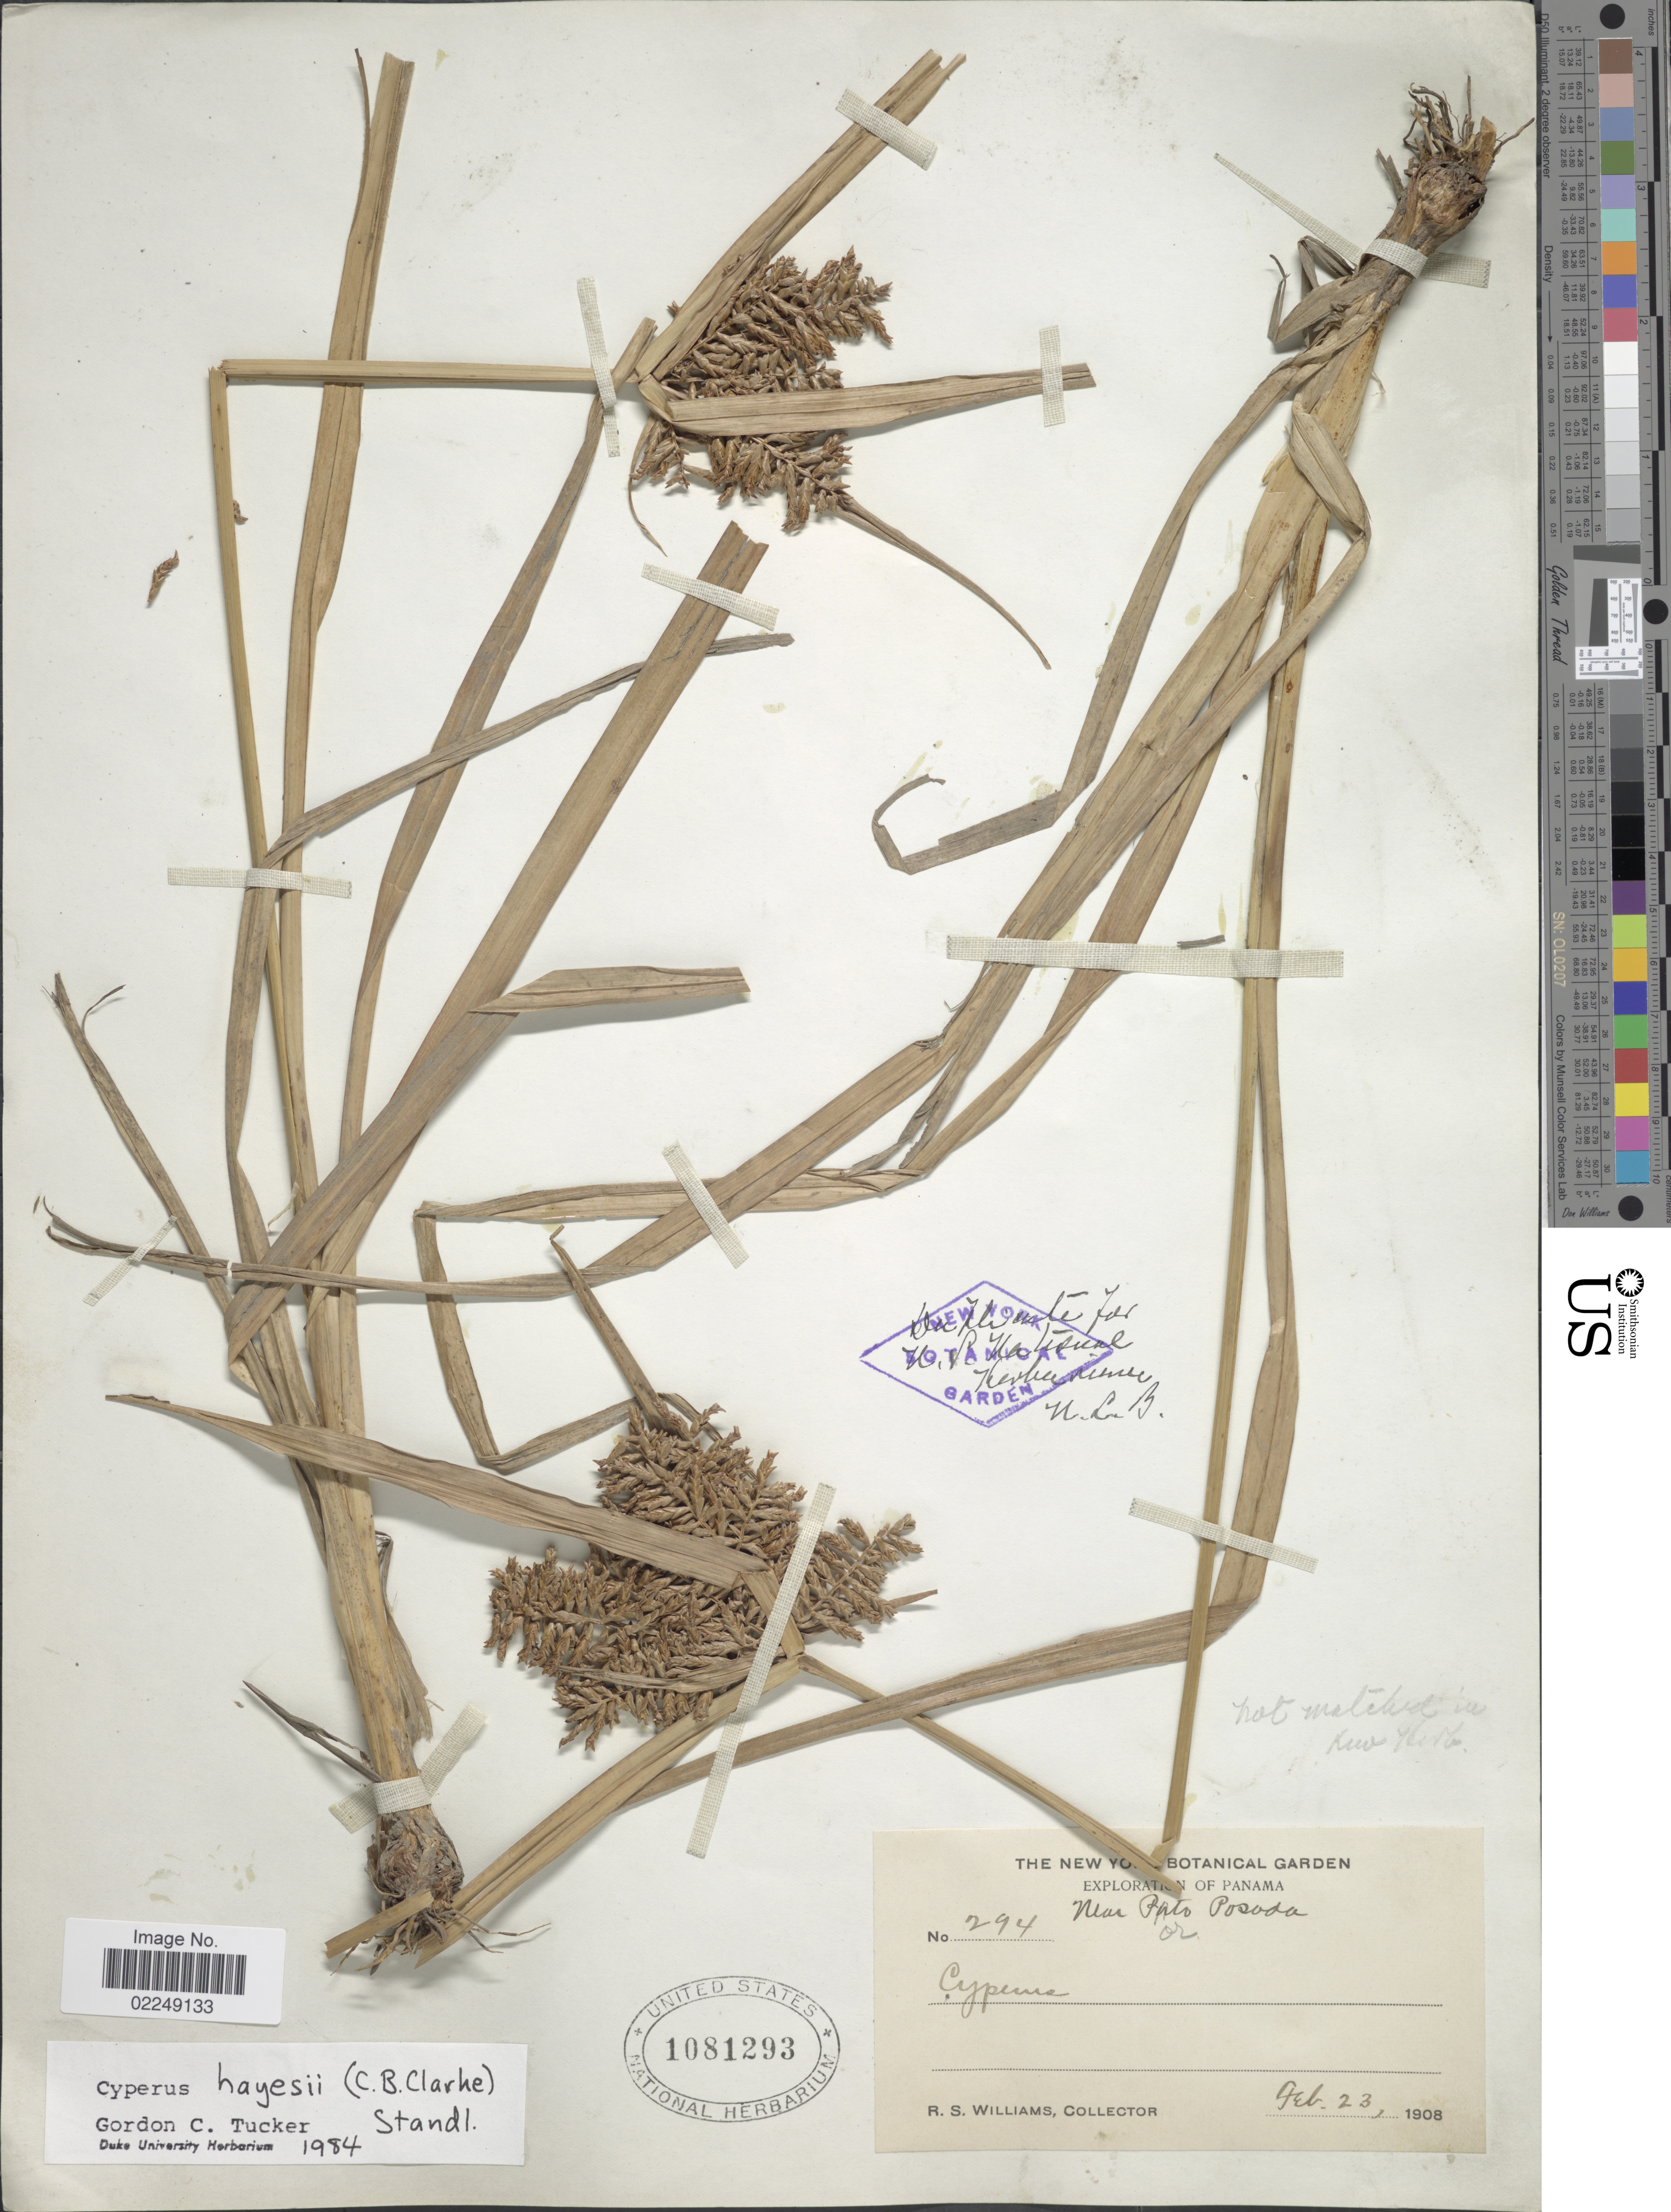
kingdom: Plantae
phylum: Tracheophyta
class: Liliopsida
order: Poales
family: Cyperaceae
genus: Cyperus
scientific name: Cyperus hayesii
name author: (C.B. Clarke) Standl.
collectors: R. S. Williams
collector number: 294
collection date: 1908-02-23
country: Panama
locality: Near Pato Posoda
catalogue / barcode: US 1081293